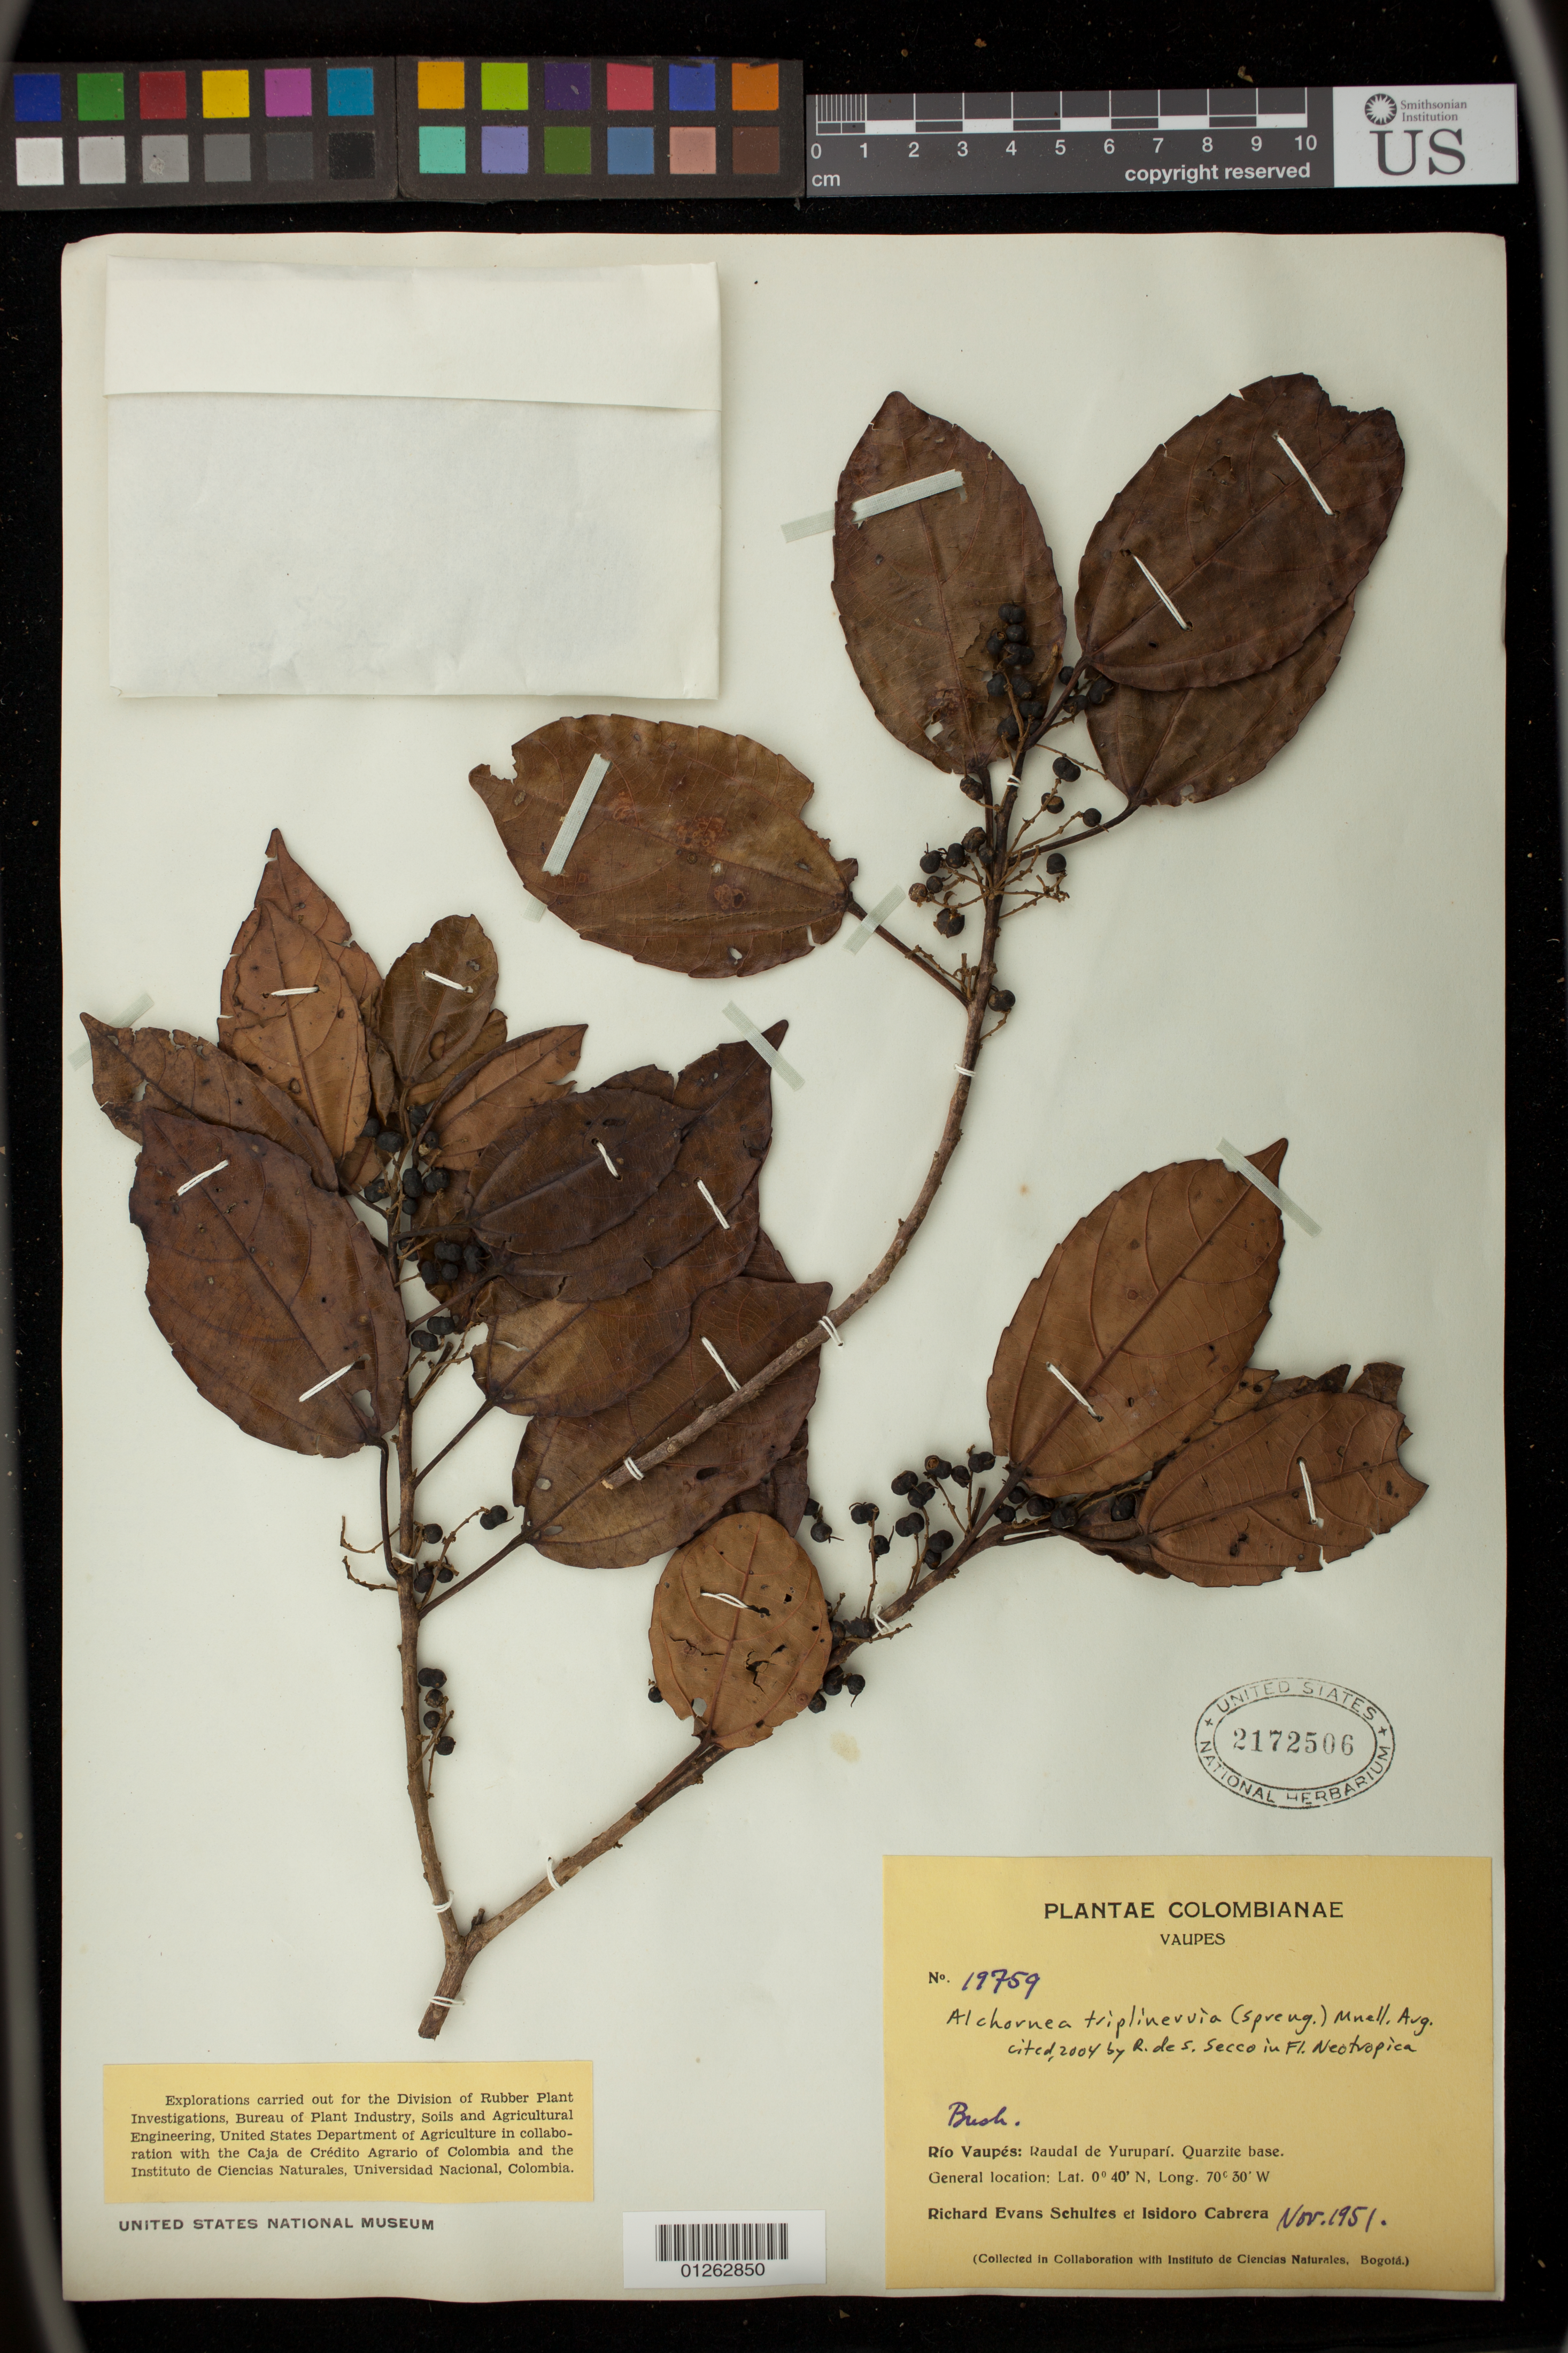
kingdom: Plantae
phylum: Tracheophyta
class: Magnoliopsida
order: Malpighiales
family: Euphorbiaceae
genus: Alchornea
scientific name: Alchornea triplinervia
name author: (Spreng.) Müll. Arg.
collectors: R. Schultes & I. Cabrera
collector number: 19759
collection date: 1951-11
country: Colombia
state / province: Guaviare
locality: Raudal de Yurupari, Rio Vaupes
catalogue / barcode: US 2172506